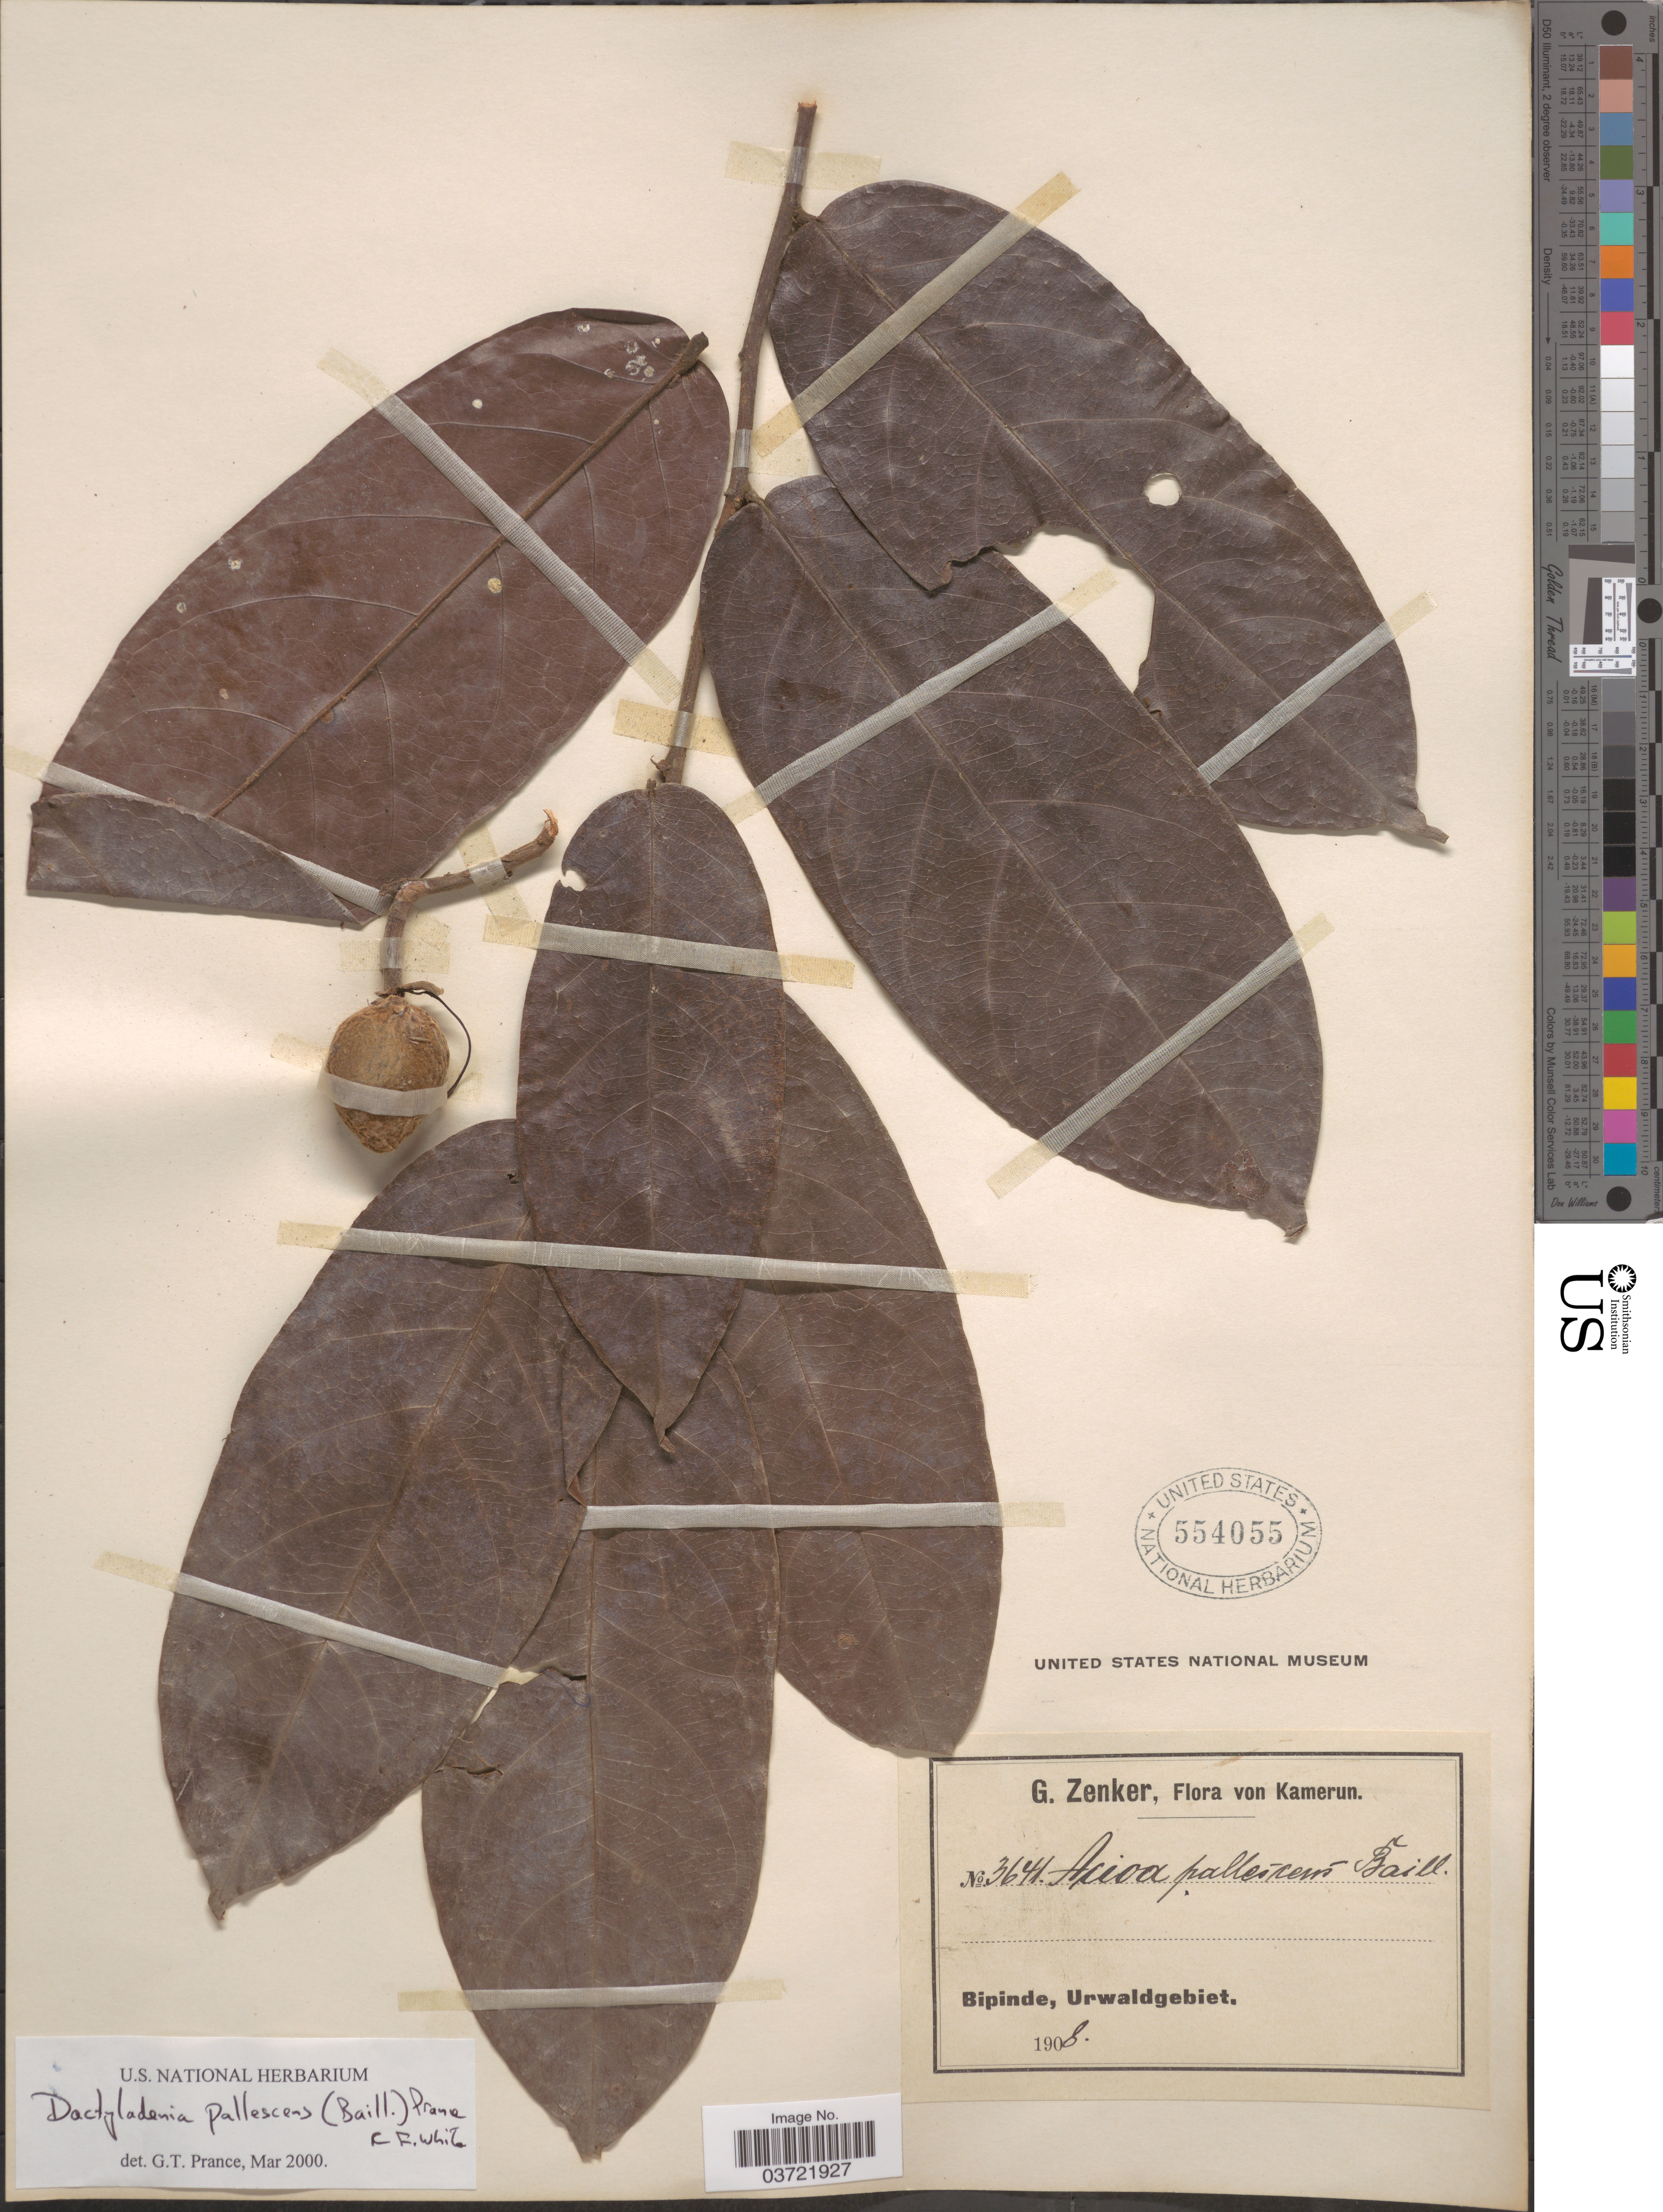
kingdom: Plantae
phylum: Tracheophyta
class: Magnoliopsida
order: Malpighiales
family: Chrysobalanaceae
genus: Dactyladenia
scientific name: Dactyladenia pallescens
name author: (Baill.) Prance & F. White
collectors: G. A. Zenker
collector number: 3641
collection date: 1908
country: Cameroon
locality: Bipinde, Urwaldgebiet.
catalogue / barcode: US 554055